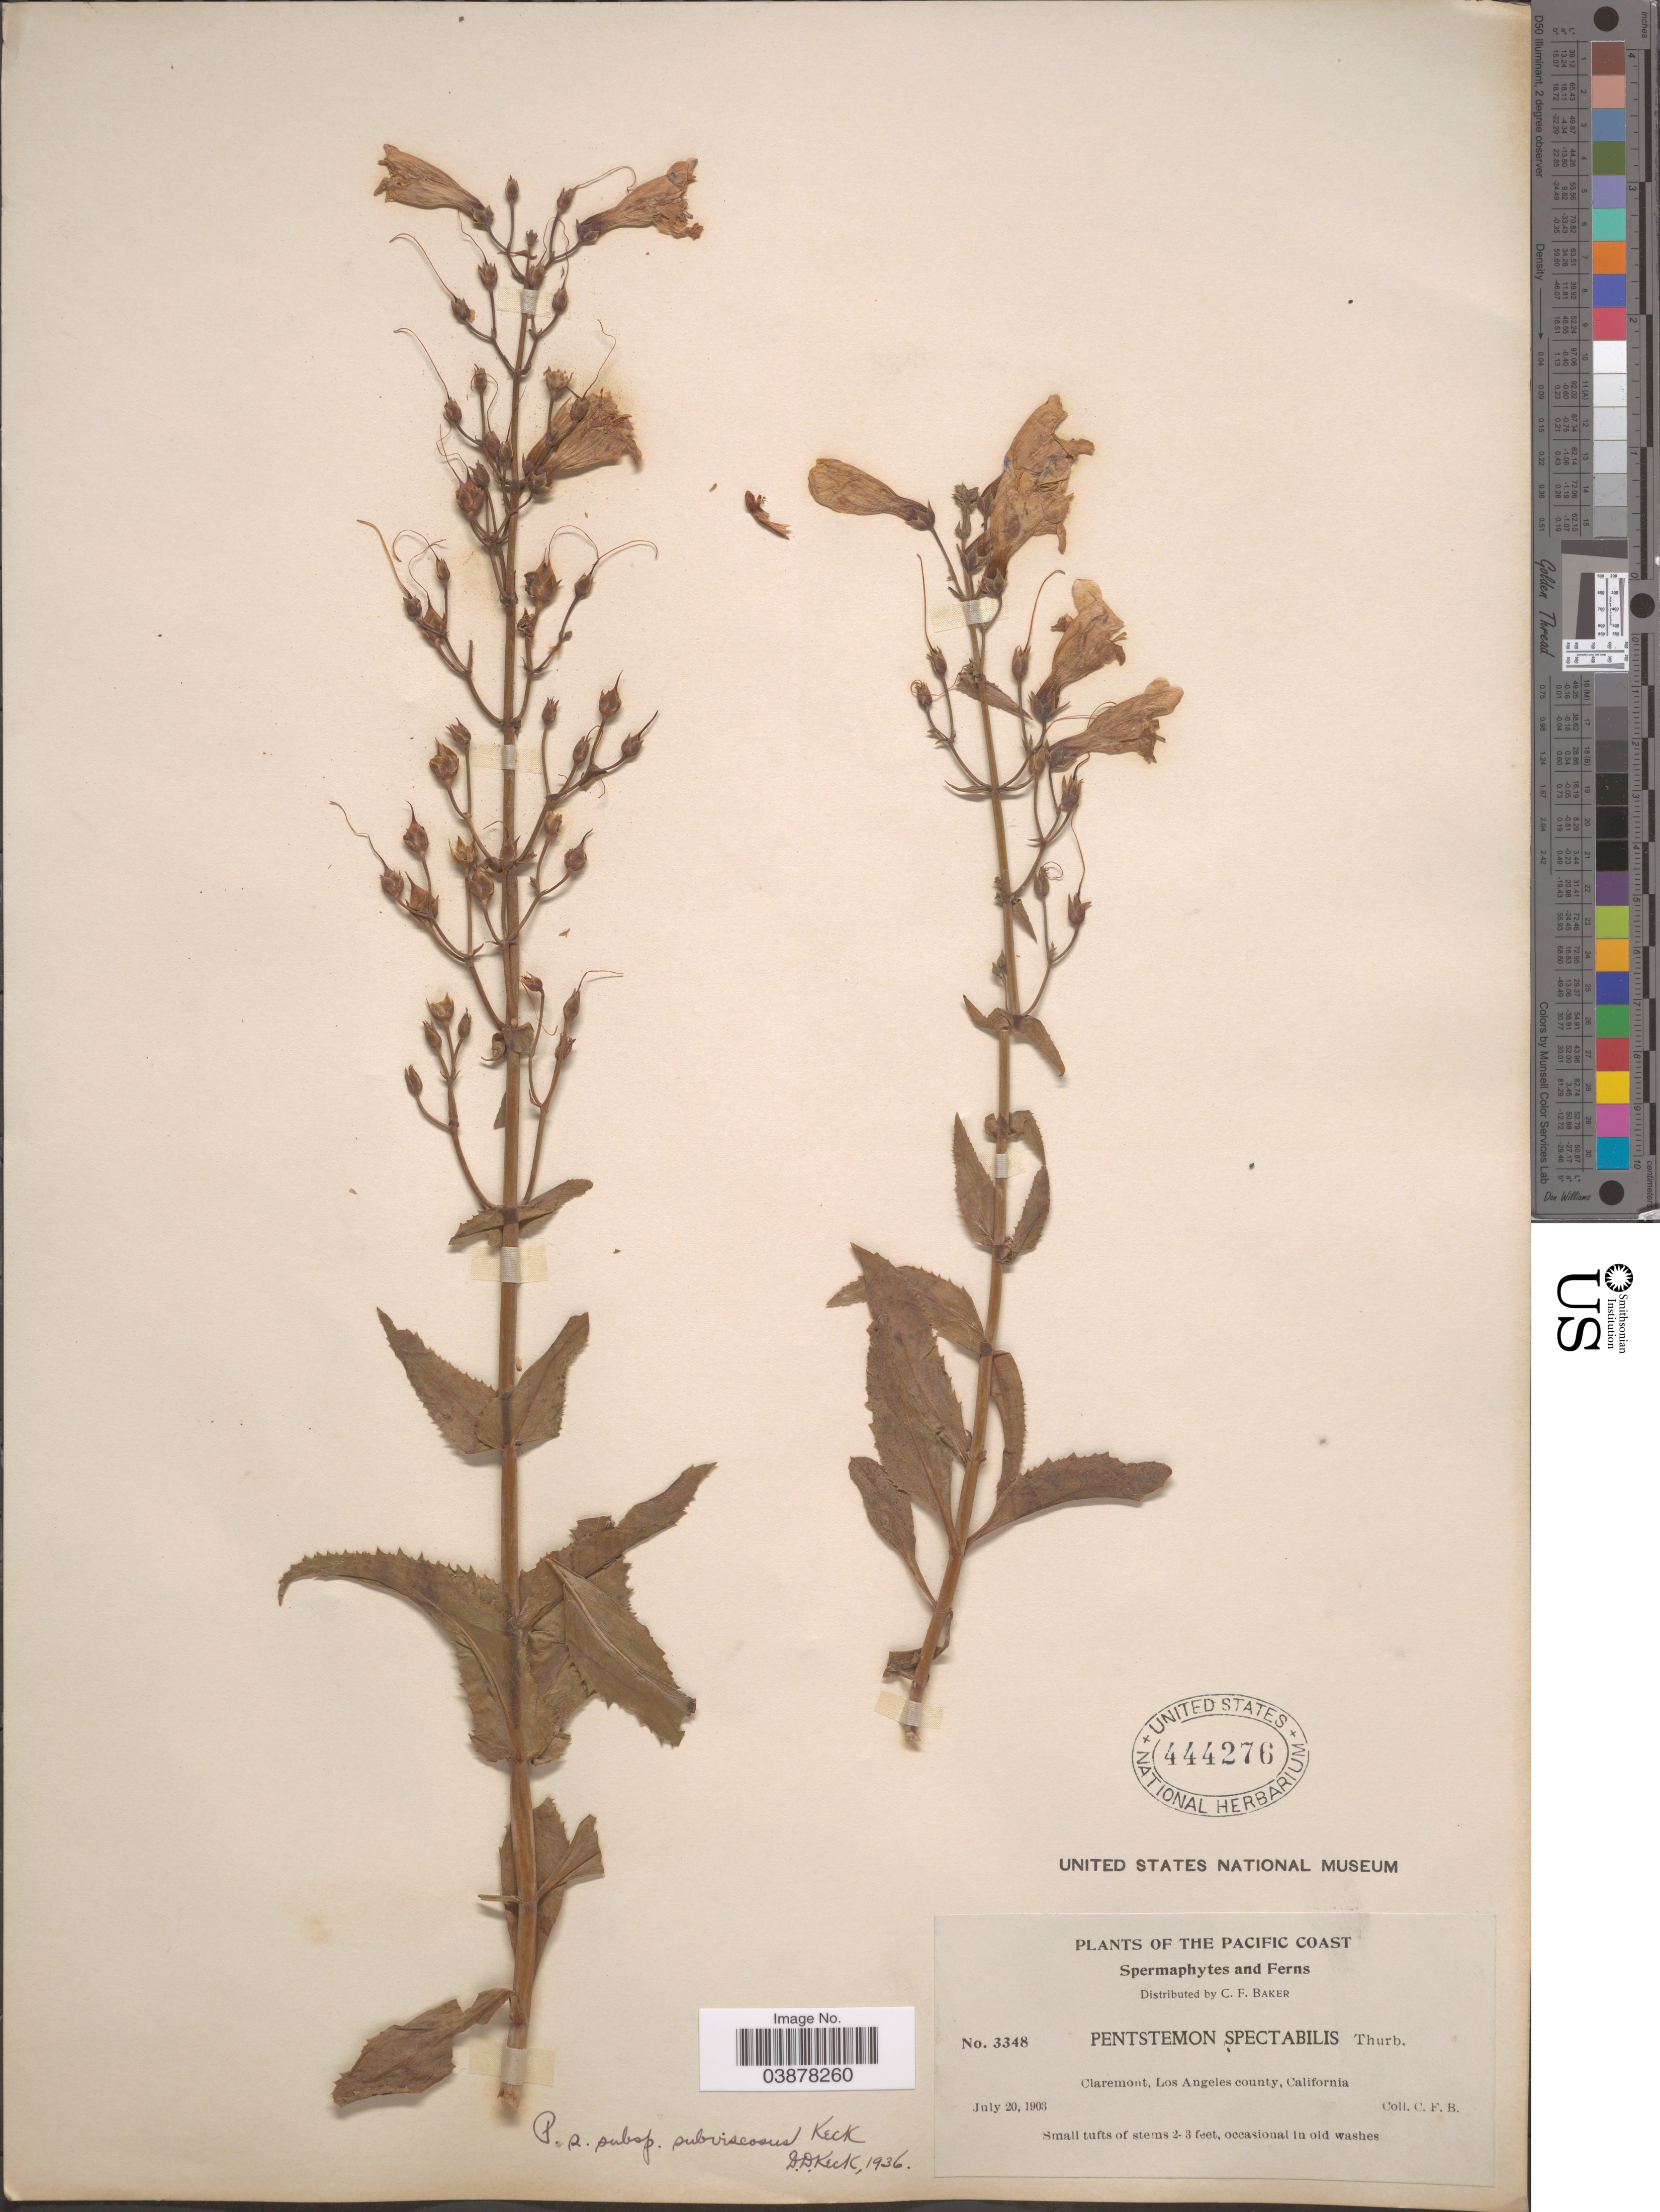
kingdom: Plantae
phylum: Tracheophyta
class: Magnoliopsida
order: Lamiales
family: Plantaginaceae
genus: Penstemon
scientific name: Penstemon spectabilis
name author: Thurb. ex Torr. & A. Gray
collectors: C. F. Baker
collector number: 3348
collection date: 1903-07-20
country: United States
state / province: California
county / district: Los Angeles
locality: Pacific Coast. Claremont, Los Angeles county.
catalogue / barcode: US 444276